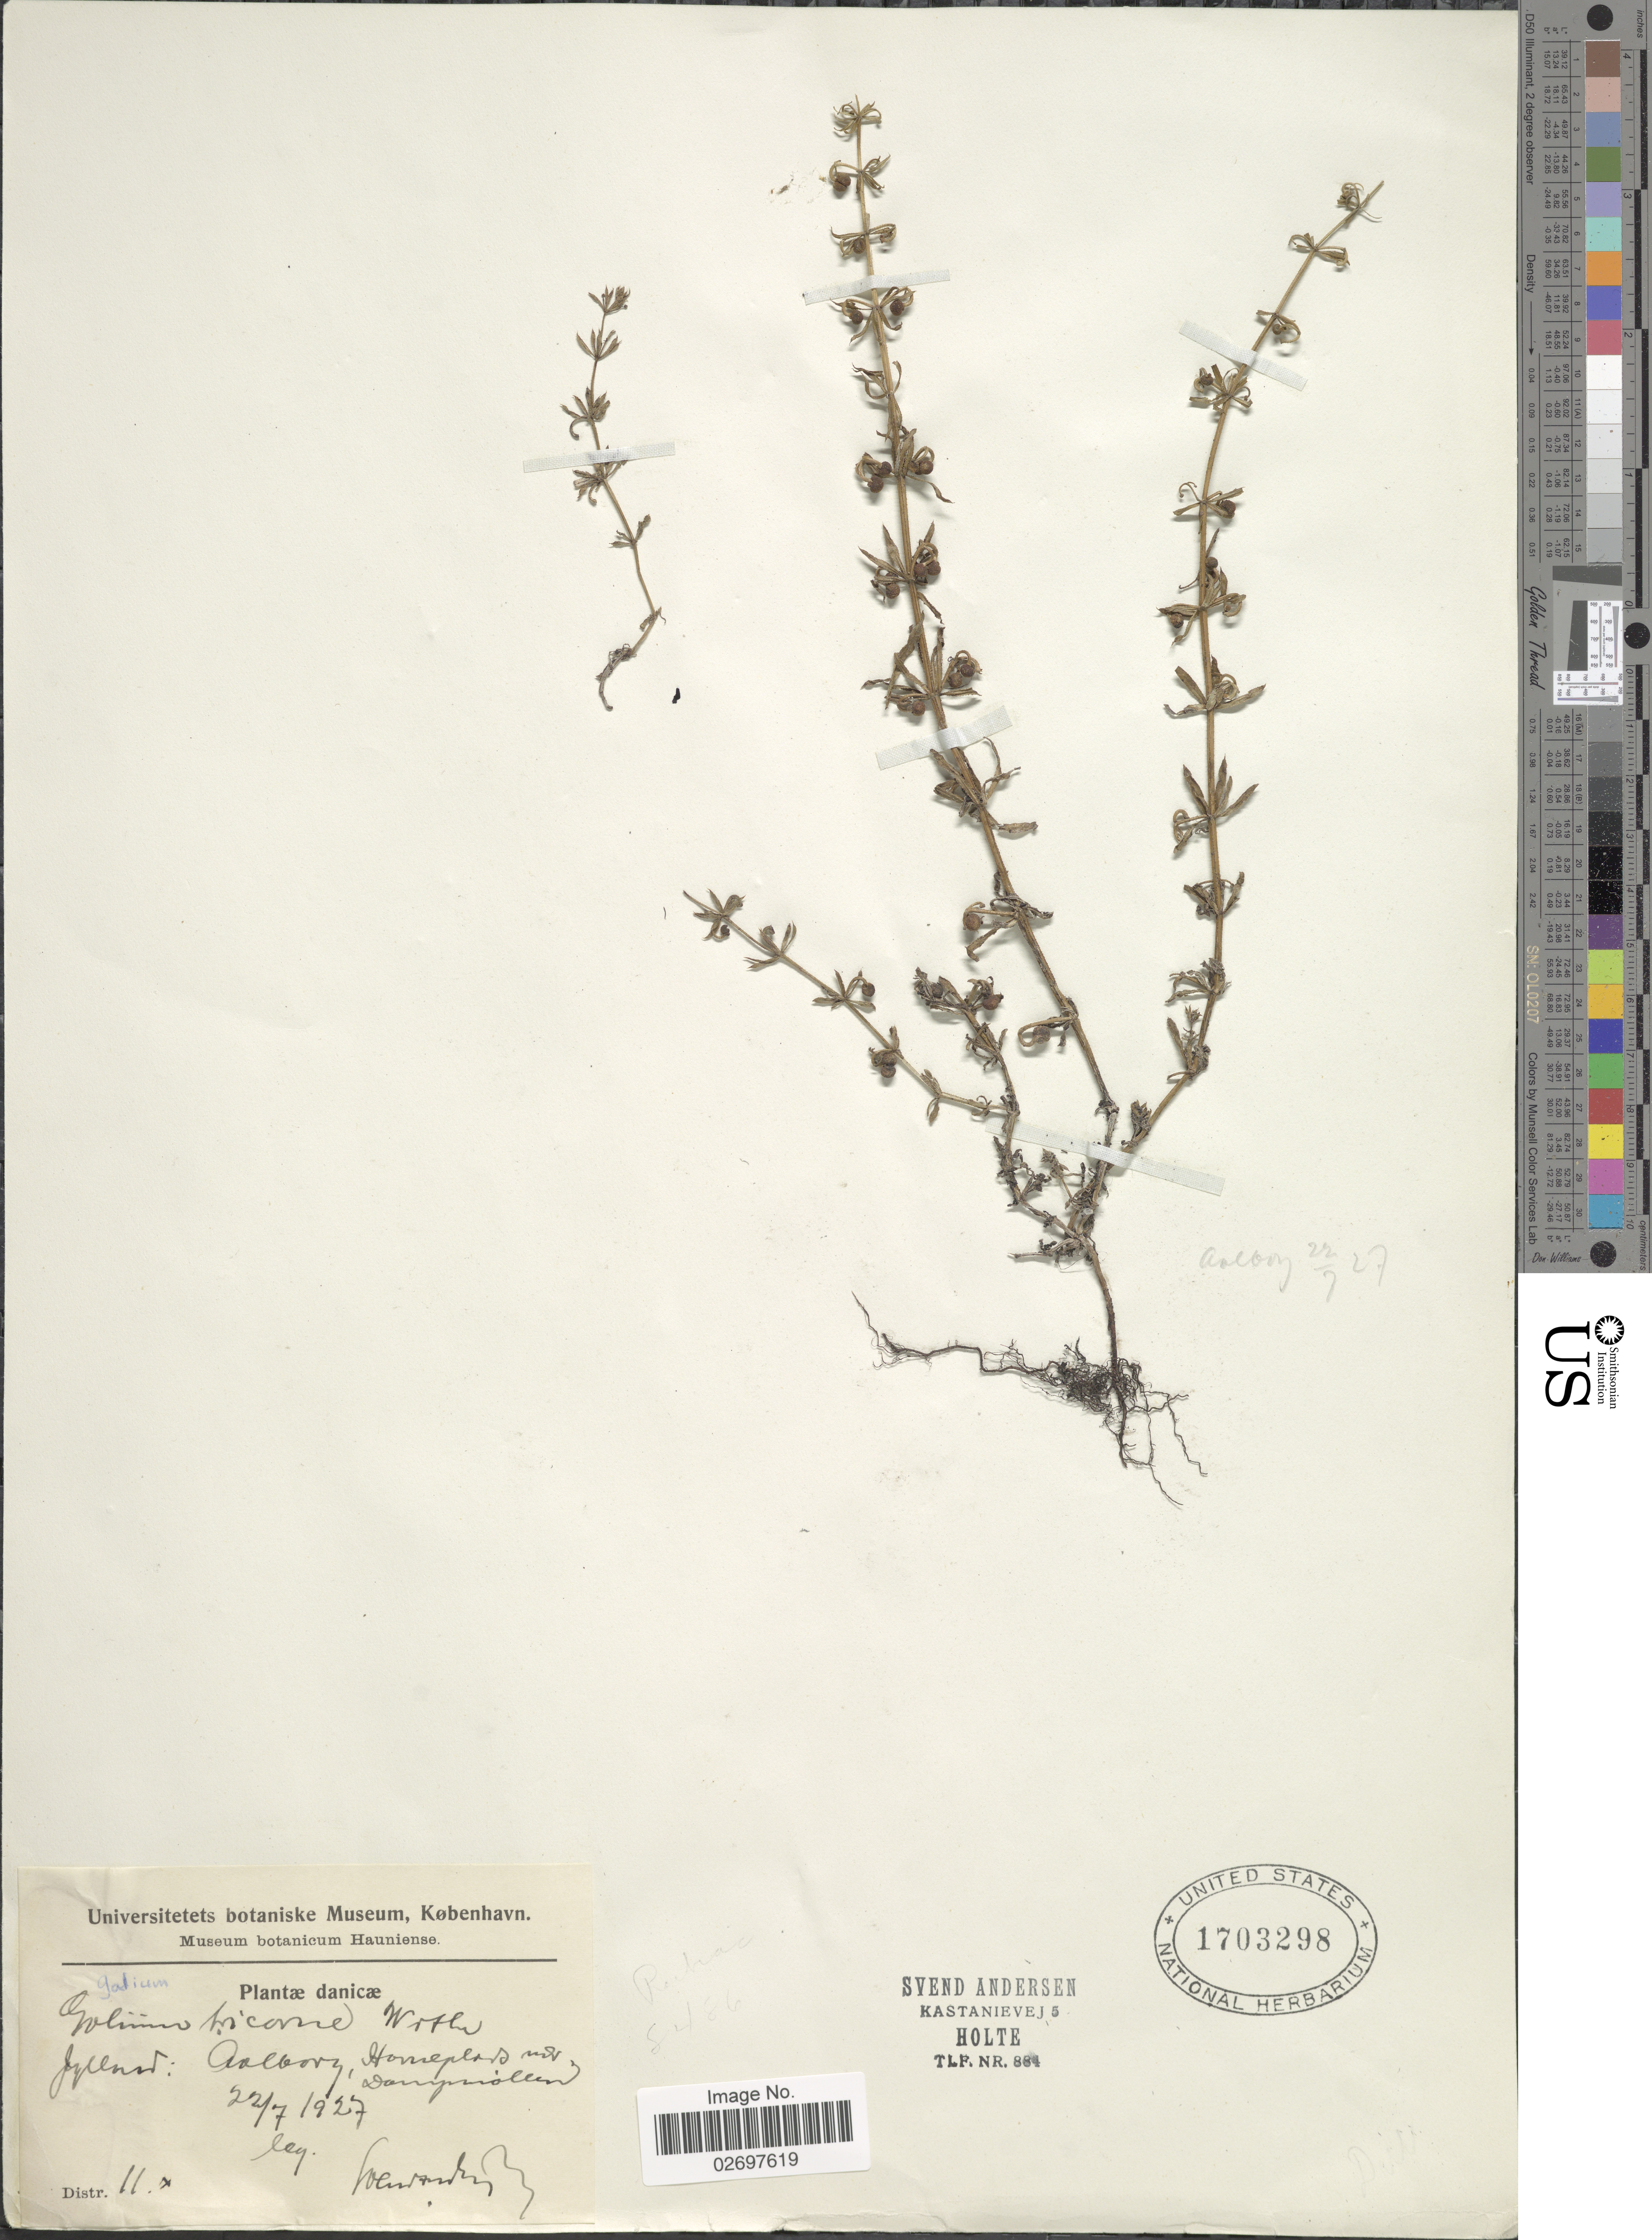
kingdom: Plantae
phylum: Tracheophyta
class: Magnoliopsida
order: Gentianales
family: Rubiaceae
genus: Galium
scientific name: Galium tricorne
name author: Stokes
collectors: S. Andersen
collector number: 884?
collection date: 1927-07-22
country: Denmark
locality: Danicae. Jylland: Aalborg, Homepland mv Dampmollen [interpreted]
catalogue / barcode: US 1703298